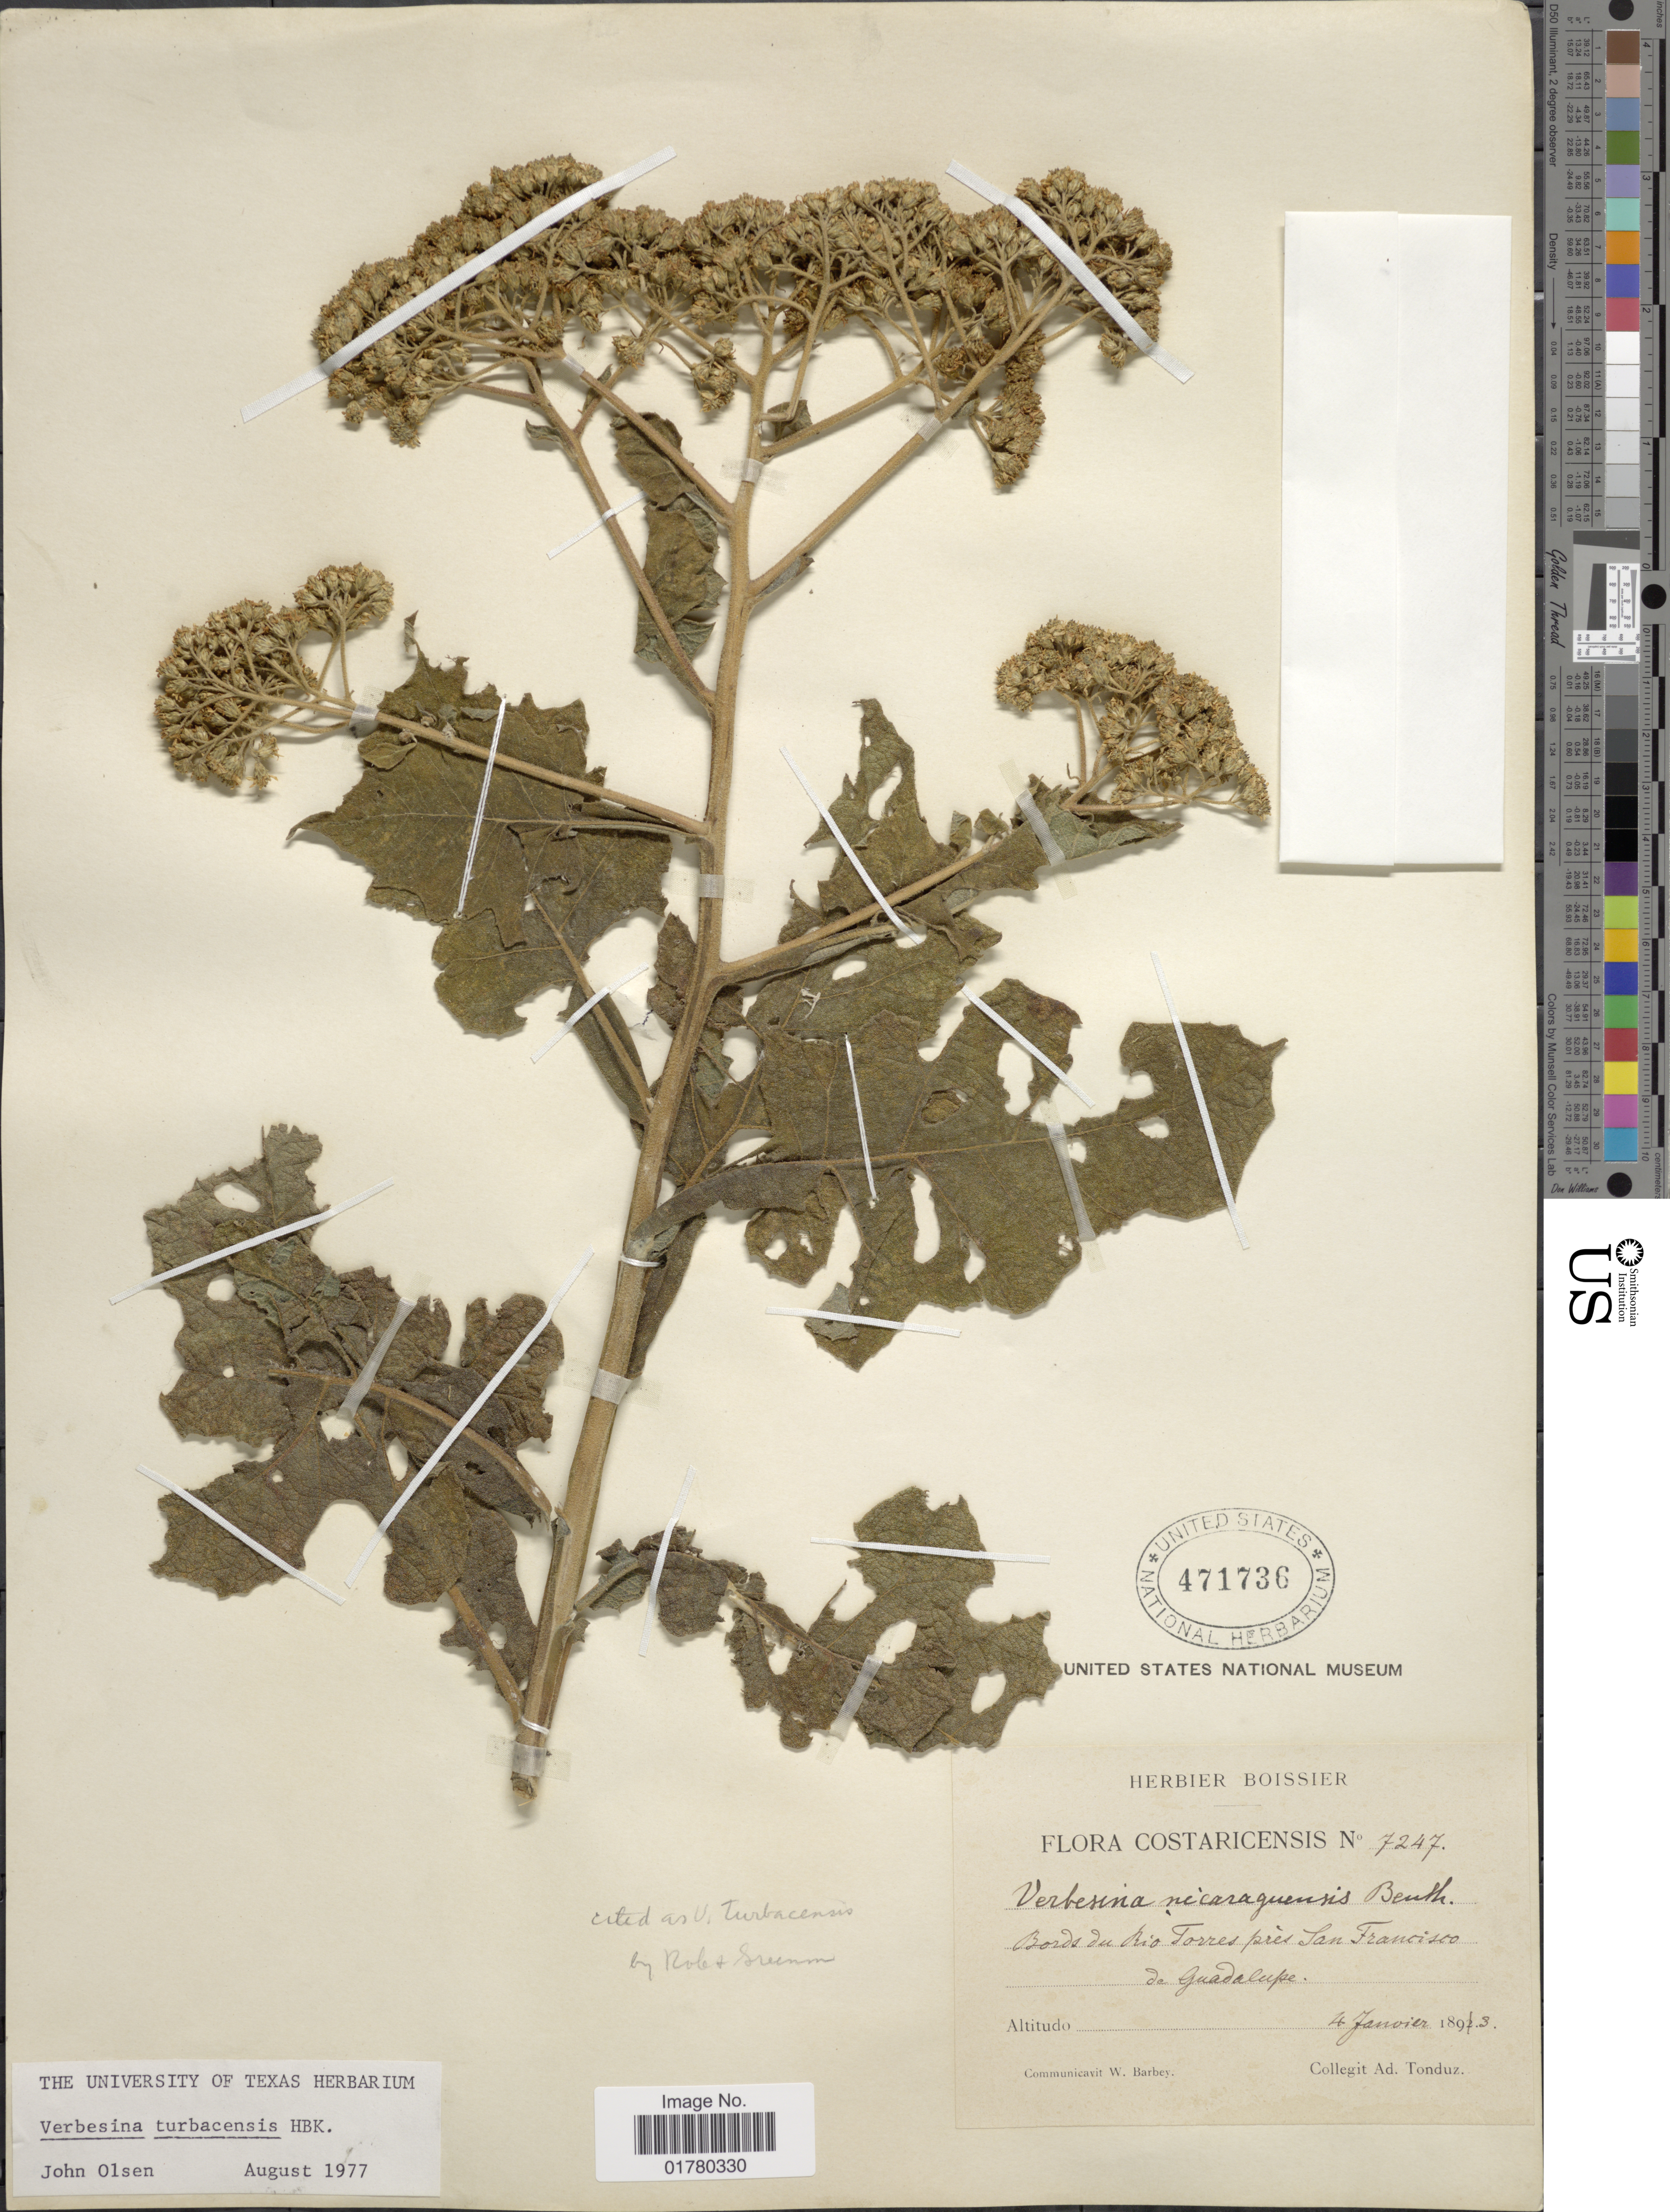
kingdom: Plantae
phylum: Tracheophyta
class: Magnoliopsida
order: Asterales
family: Asteraceae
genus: Verbesina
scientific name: Verbesina turbacensis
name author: Kunth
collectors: A. Tonduz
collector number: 7247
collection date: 1893-01-04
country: Costa Rica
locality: Bords du Rio Torres prés San Francisco de Guadalupe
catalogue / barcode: US 471736